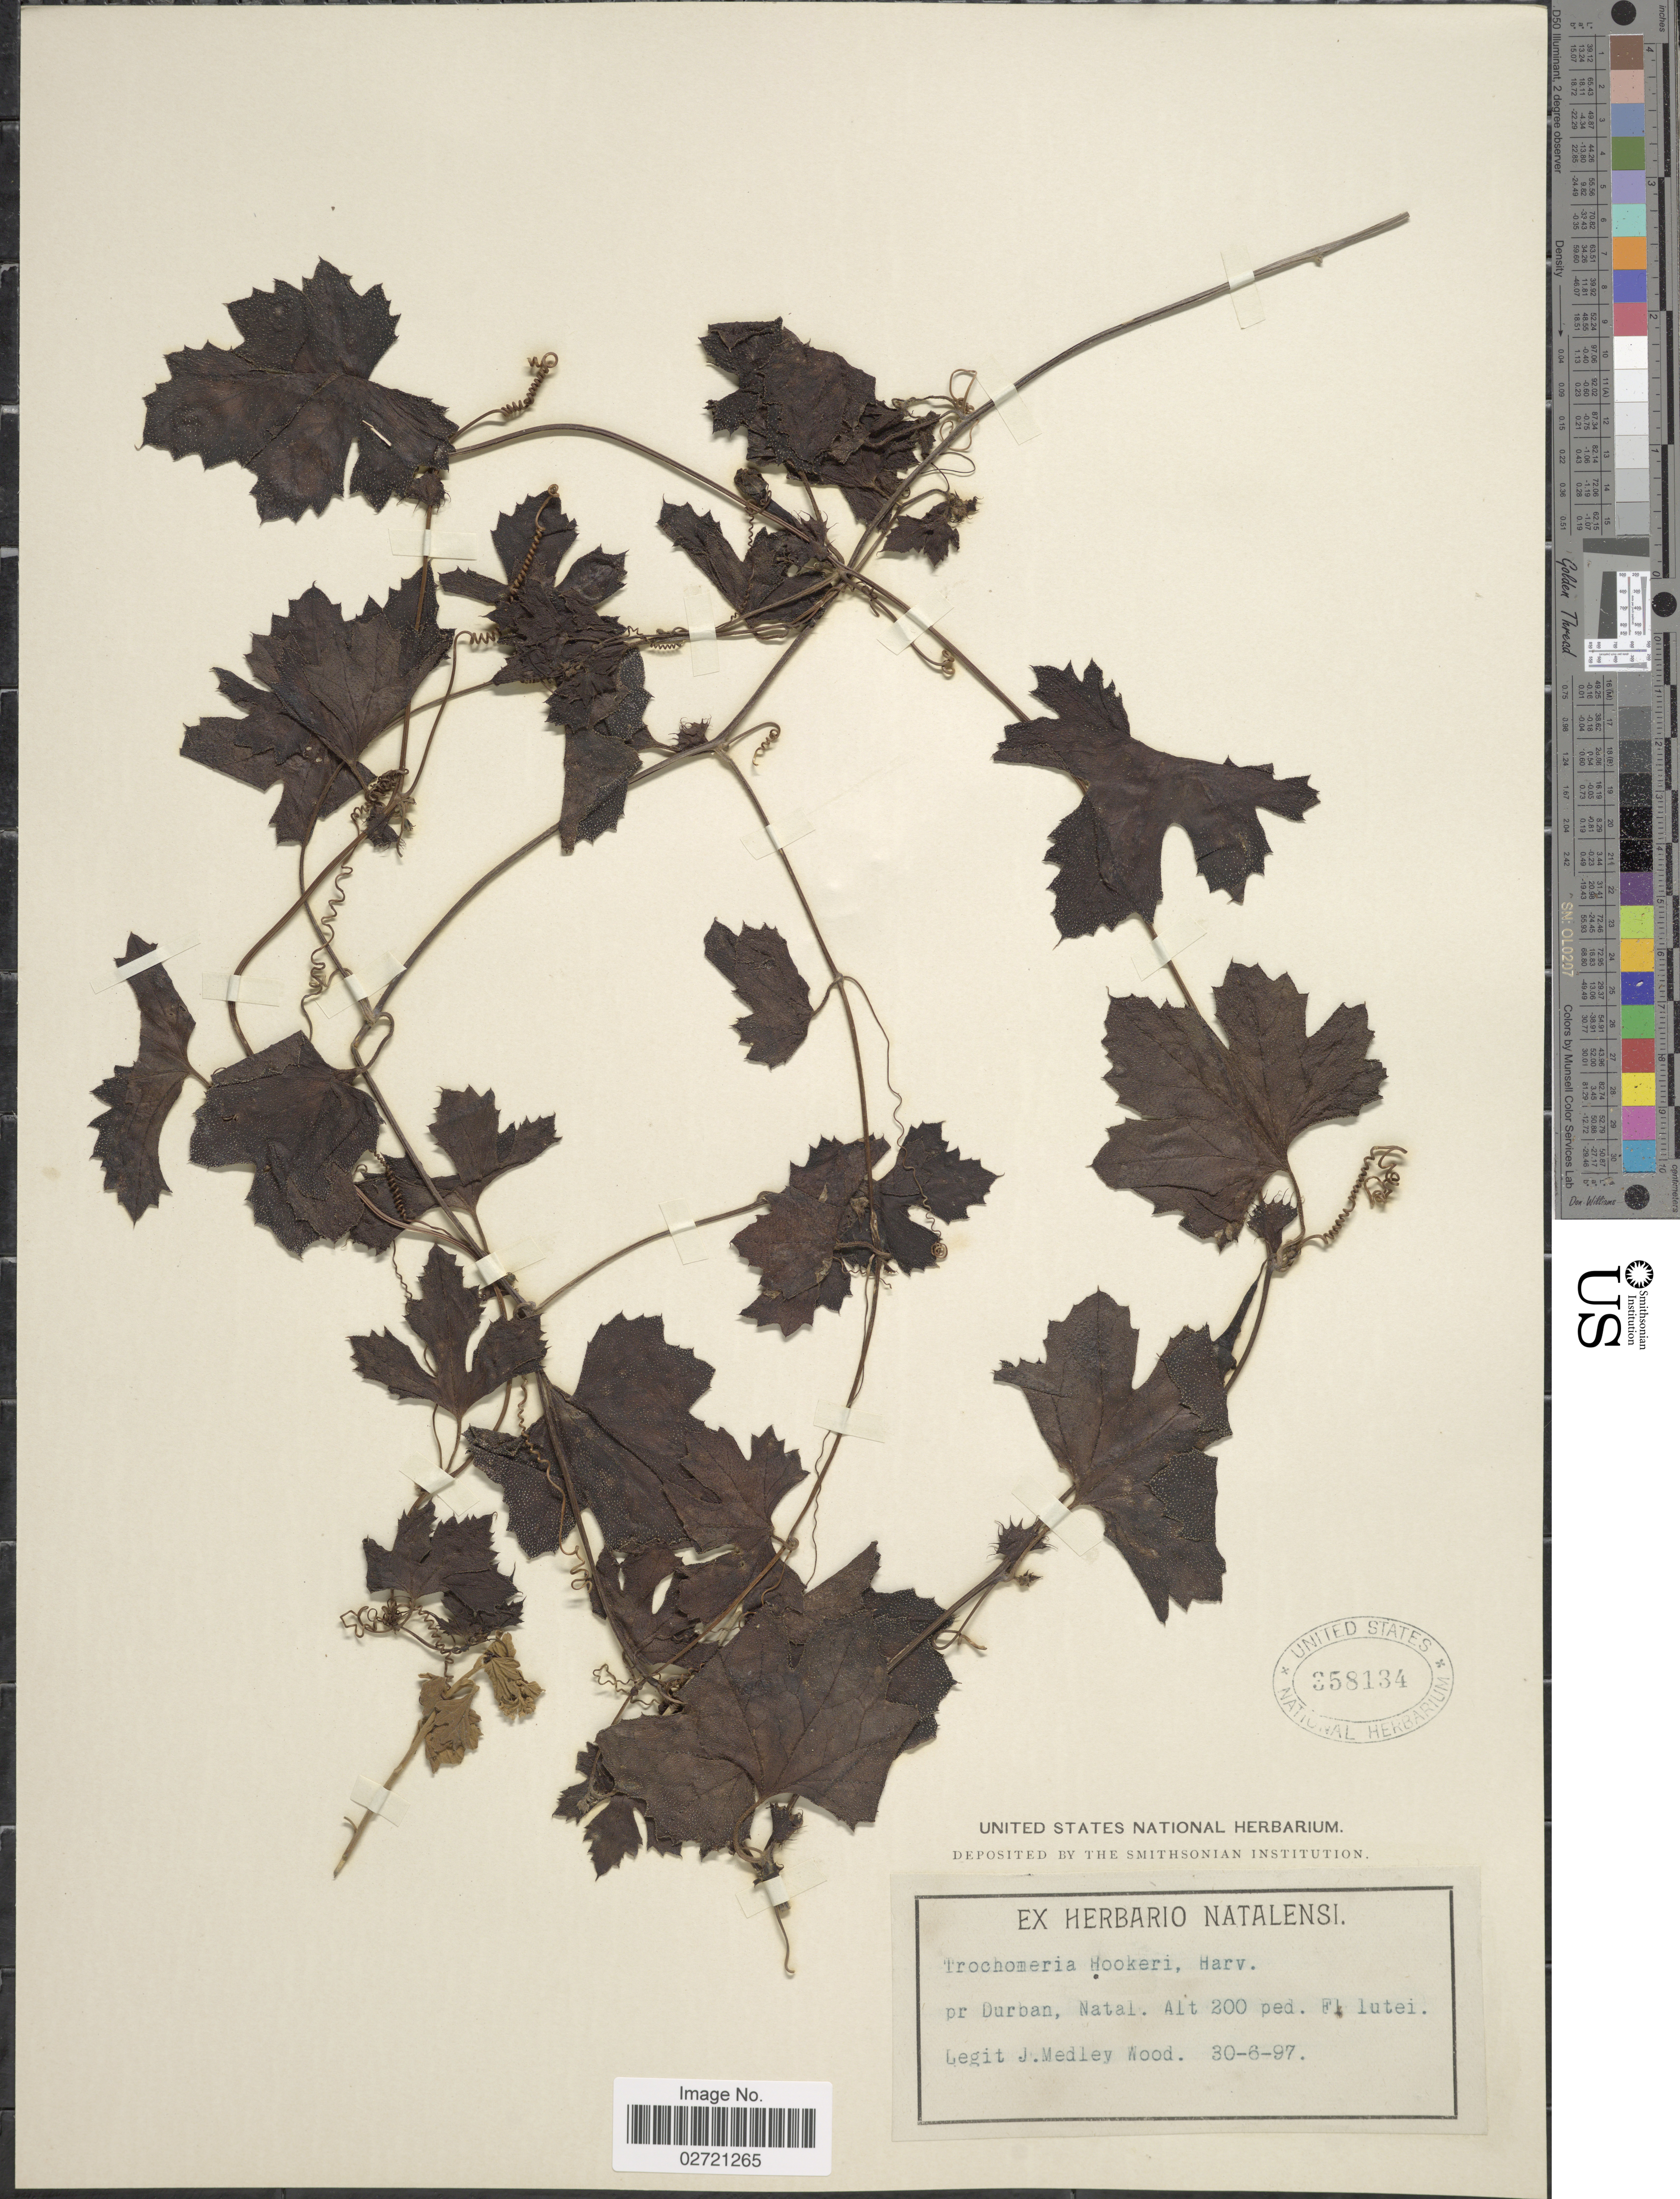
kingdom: Plantae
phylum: Tracheophyta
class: Magnoliopsida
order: Cucurbitales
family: Cucurbitaceae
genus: Trochomeria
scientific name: Trochomeria hookeri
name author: Harv.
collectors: J. Medley Wood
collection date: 1897-06-30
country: South Africa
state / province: KwaZulu-Natal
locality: Pr Durban. Natal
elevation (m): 61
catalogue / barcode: US 358134